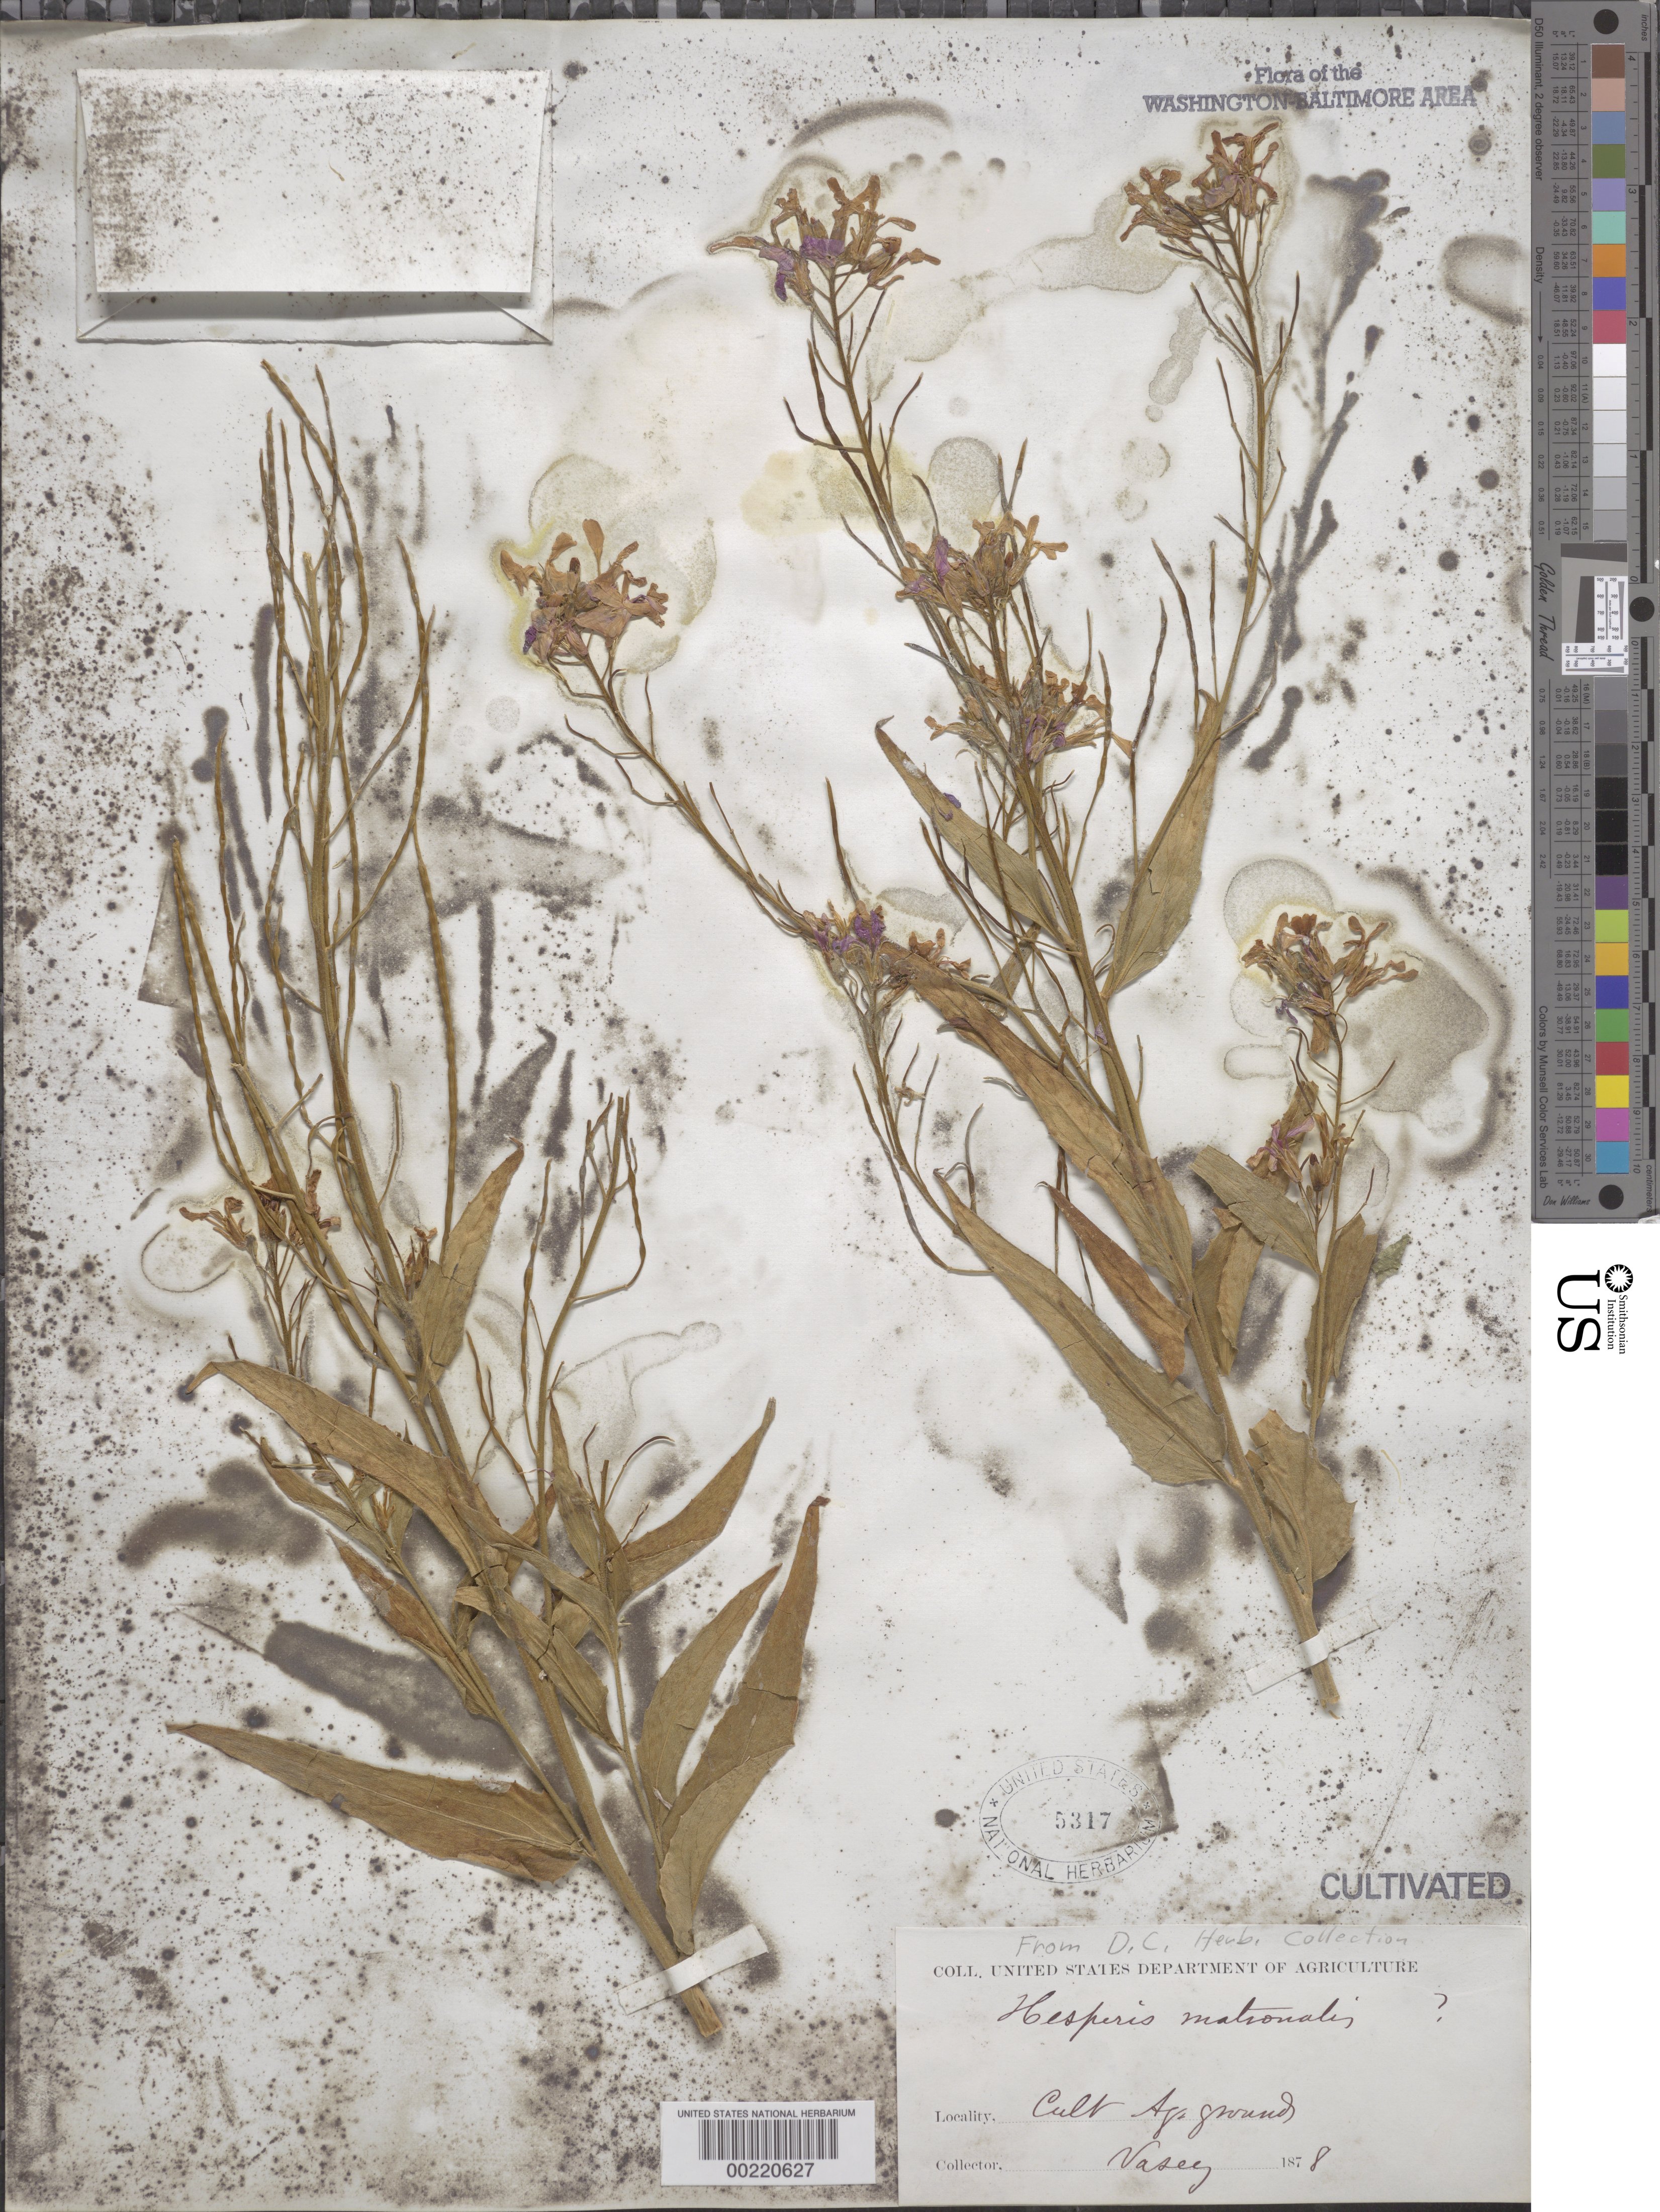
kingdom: Plantae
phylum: Tracheophyta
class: Magnoliopsida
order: Brassicales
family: Brassicaceae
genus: Hesperis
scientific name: Hesperis matronalis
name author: L.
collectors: G. R. Vasey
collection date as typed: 1878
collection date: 1878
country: United States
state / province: District of Columbia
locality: Agricultural grounds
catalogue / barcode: US 5317